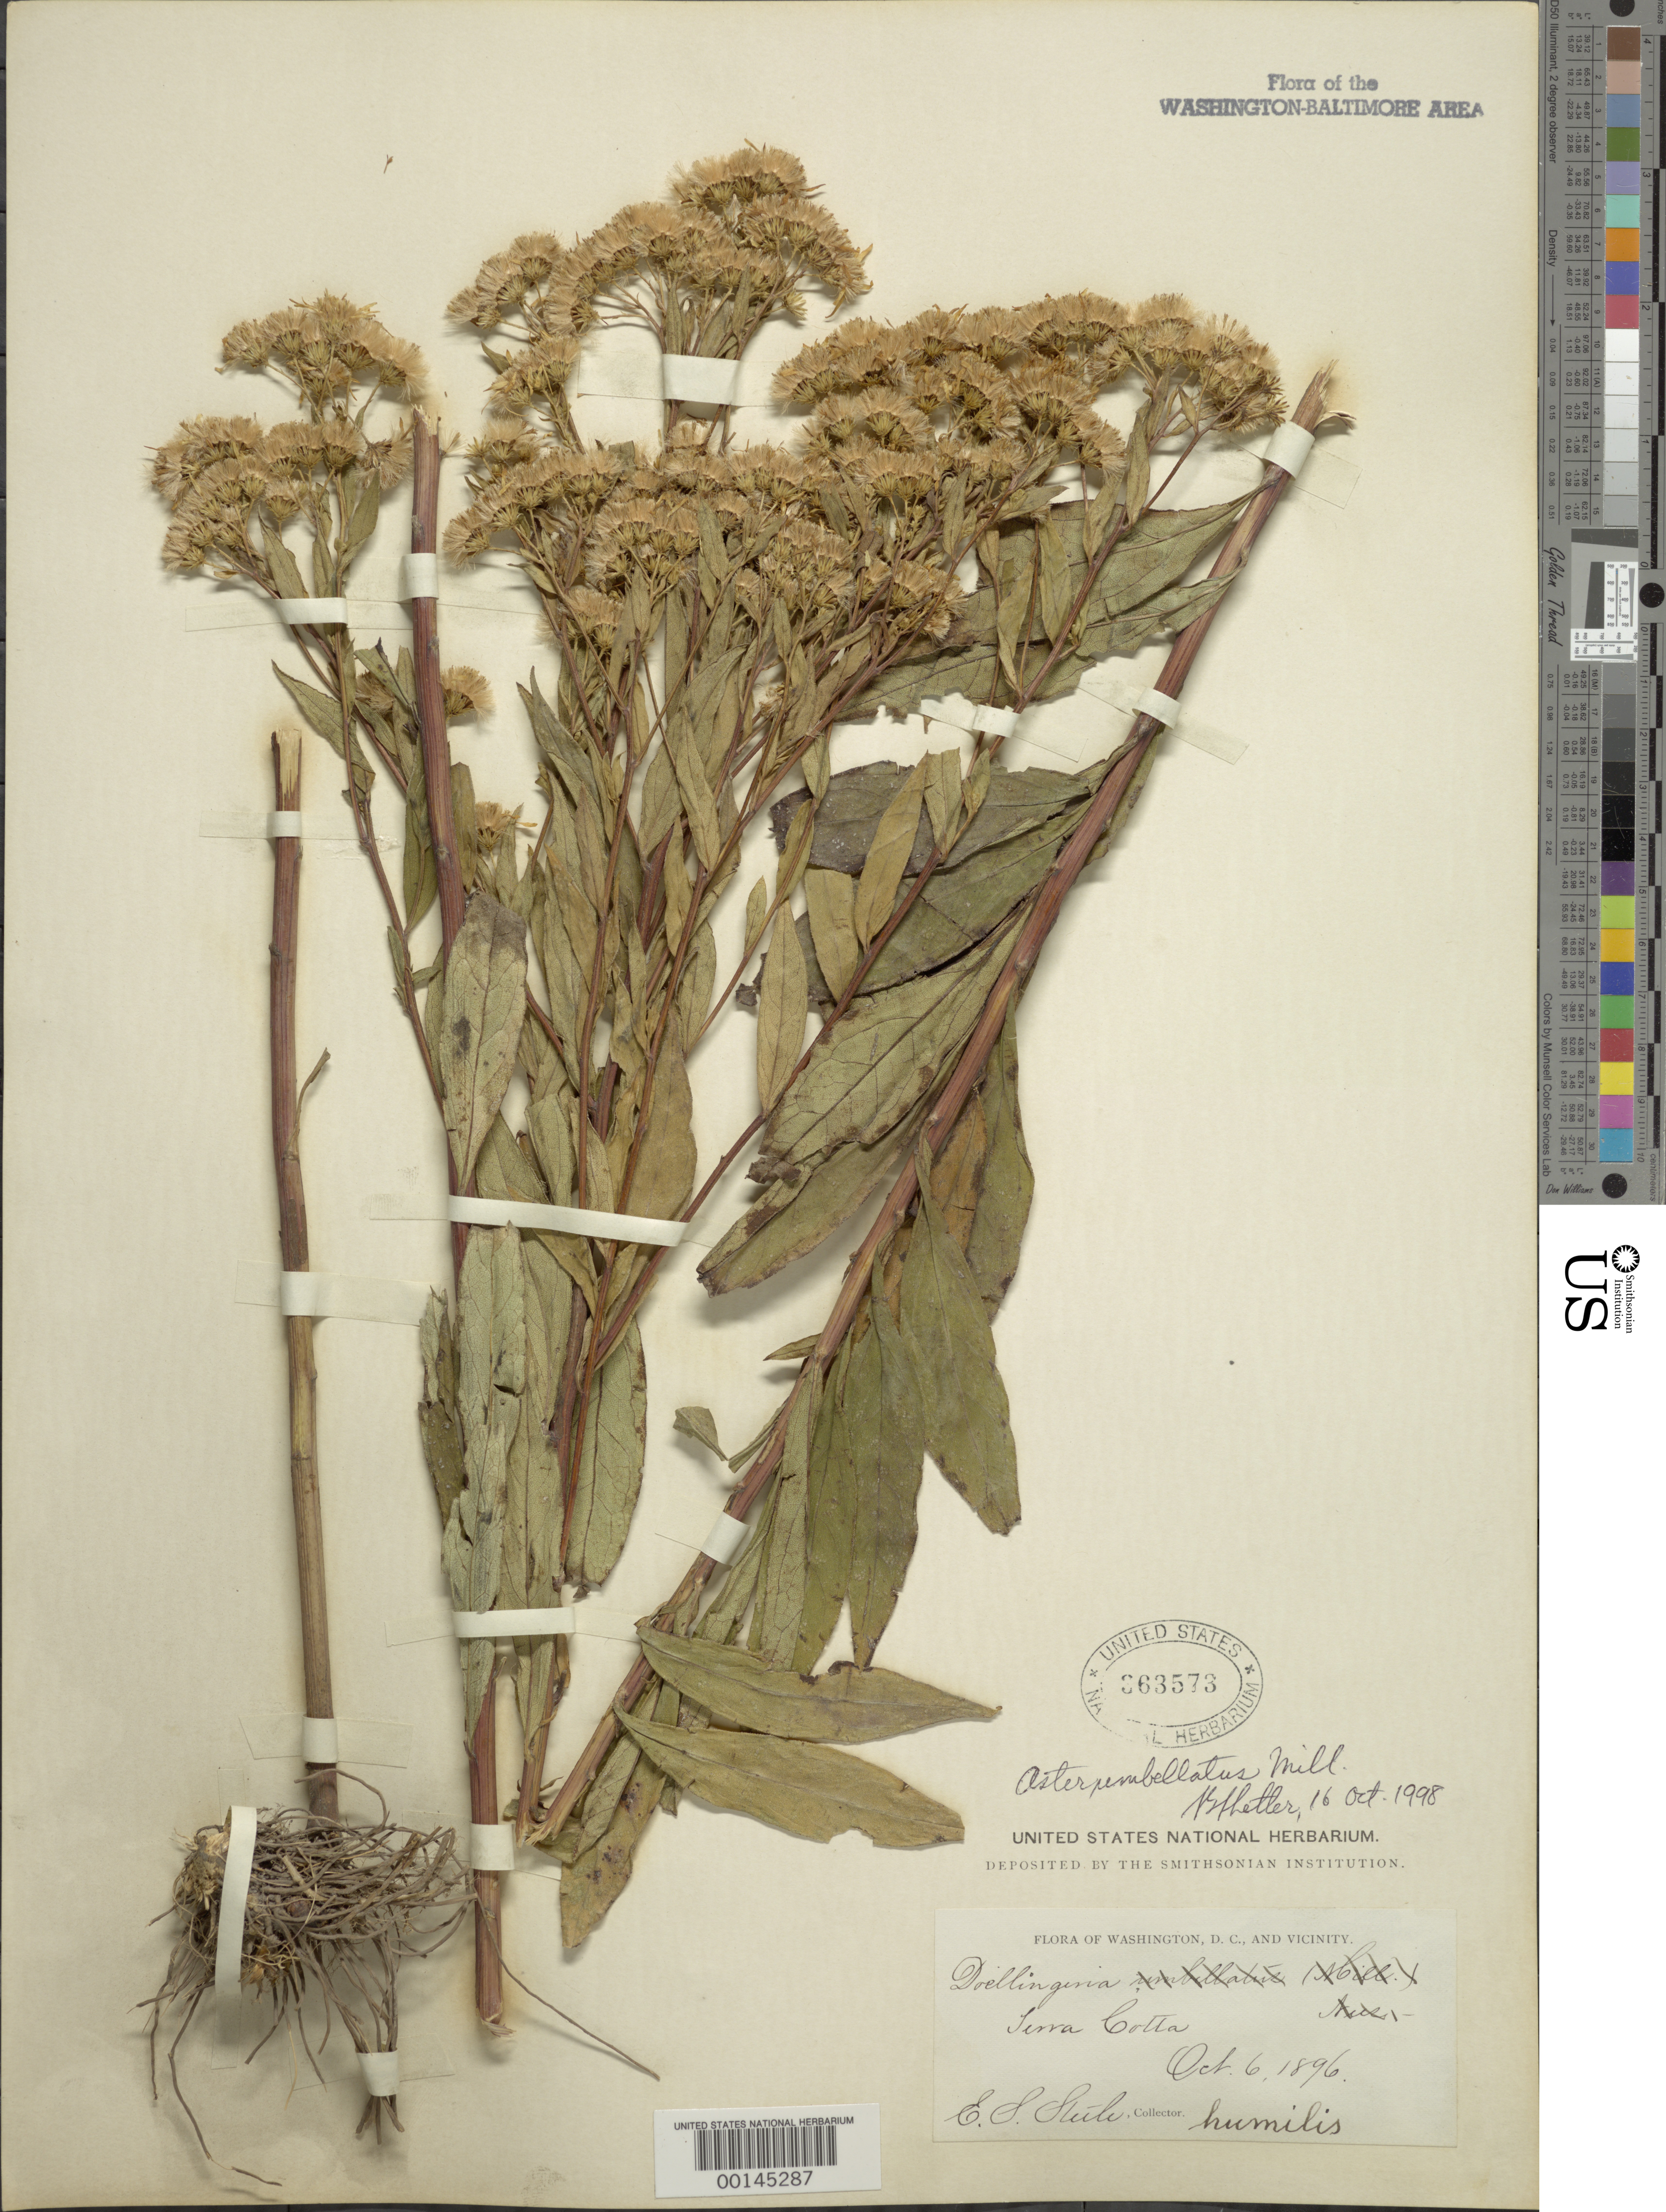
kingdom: Plantae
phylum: Tracheophyta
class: Magnoliopsida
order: Asterales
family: Asteraceae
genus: Doellingeria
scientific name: Doellingeria umbellata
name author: (Mill.) Nees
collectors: E. Steele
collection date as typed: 06 Oct 1896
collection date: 1896-10-06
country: United States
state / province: District of Columbia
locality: Terra Cotta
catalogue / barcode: US 363573